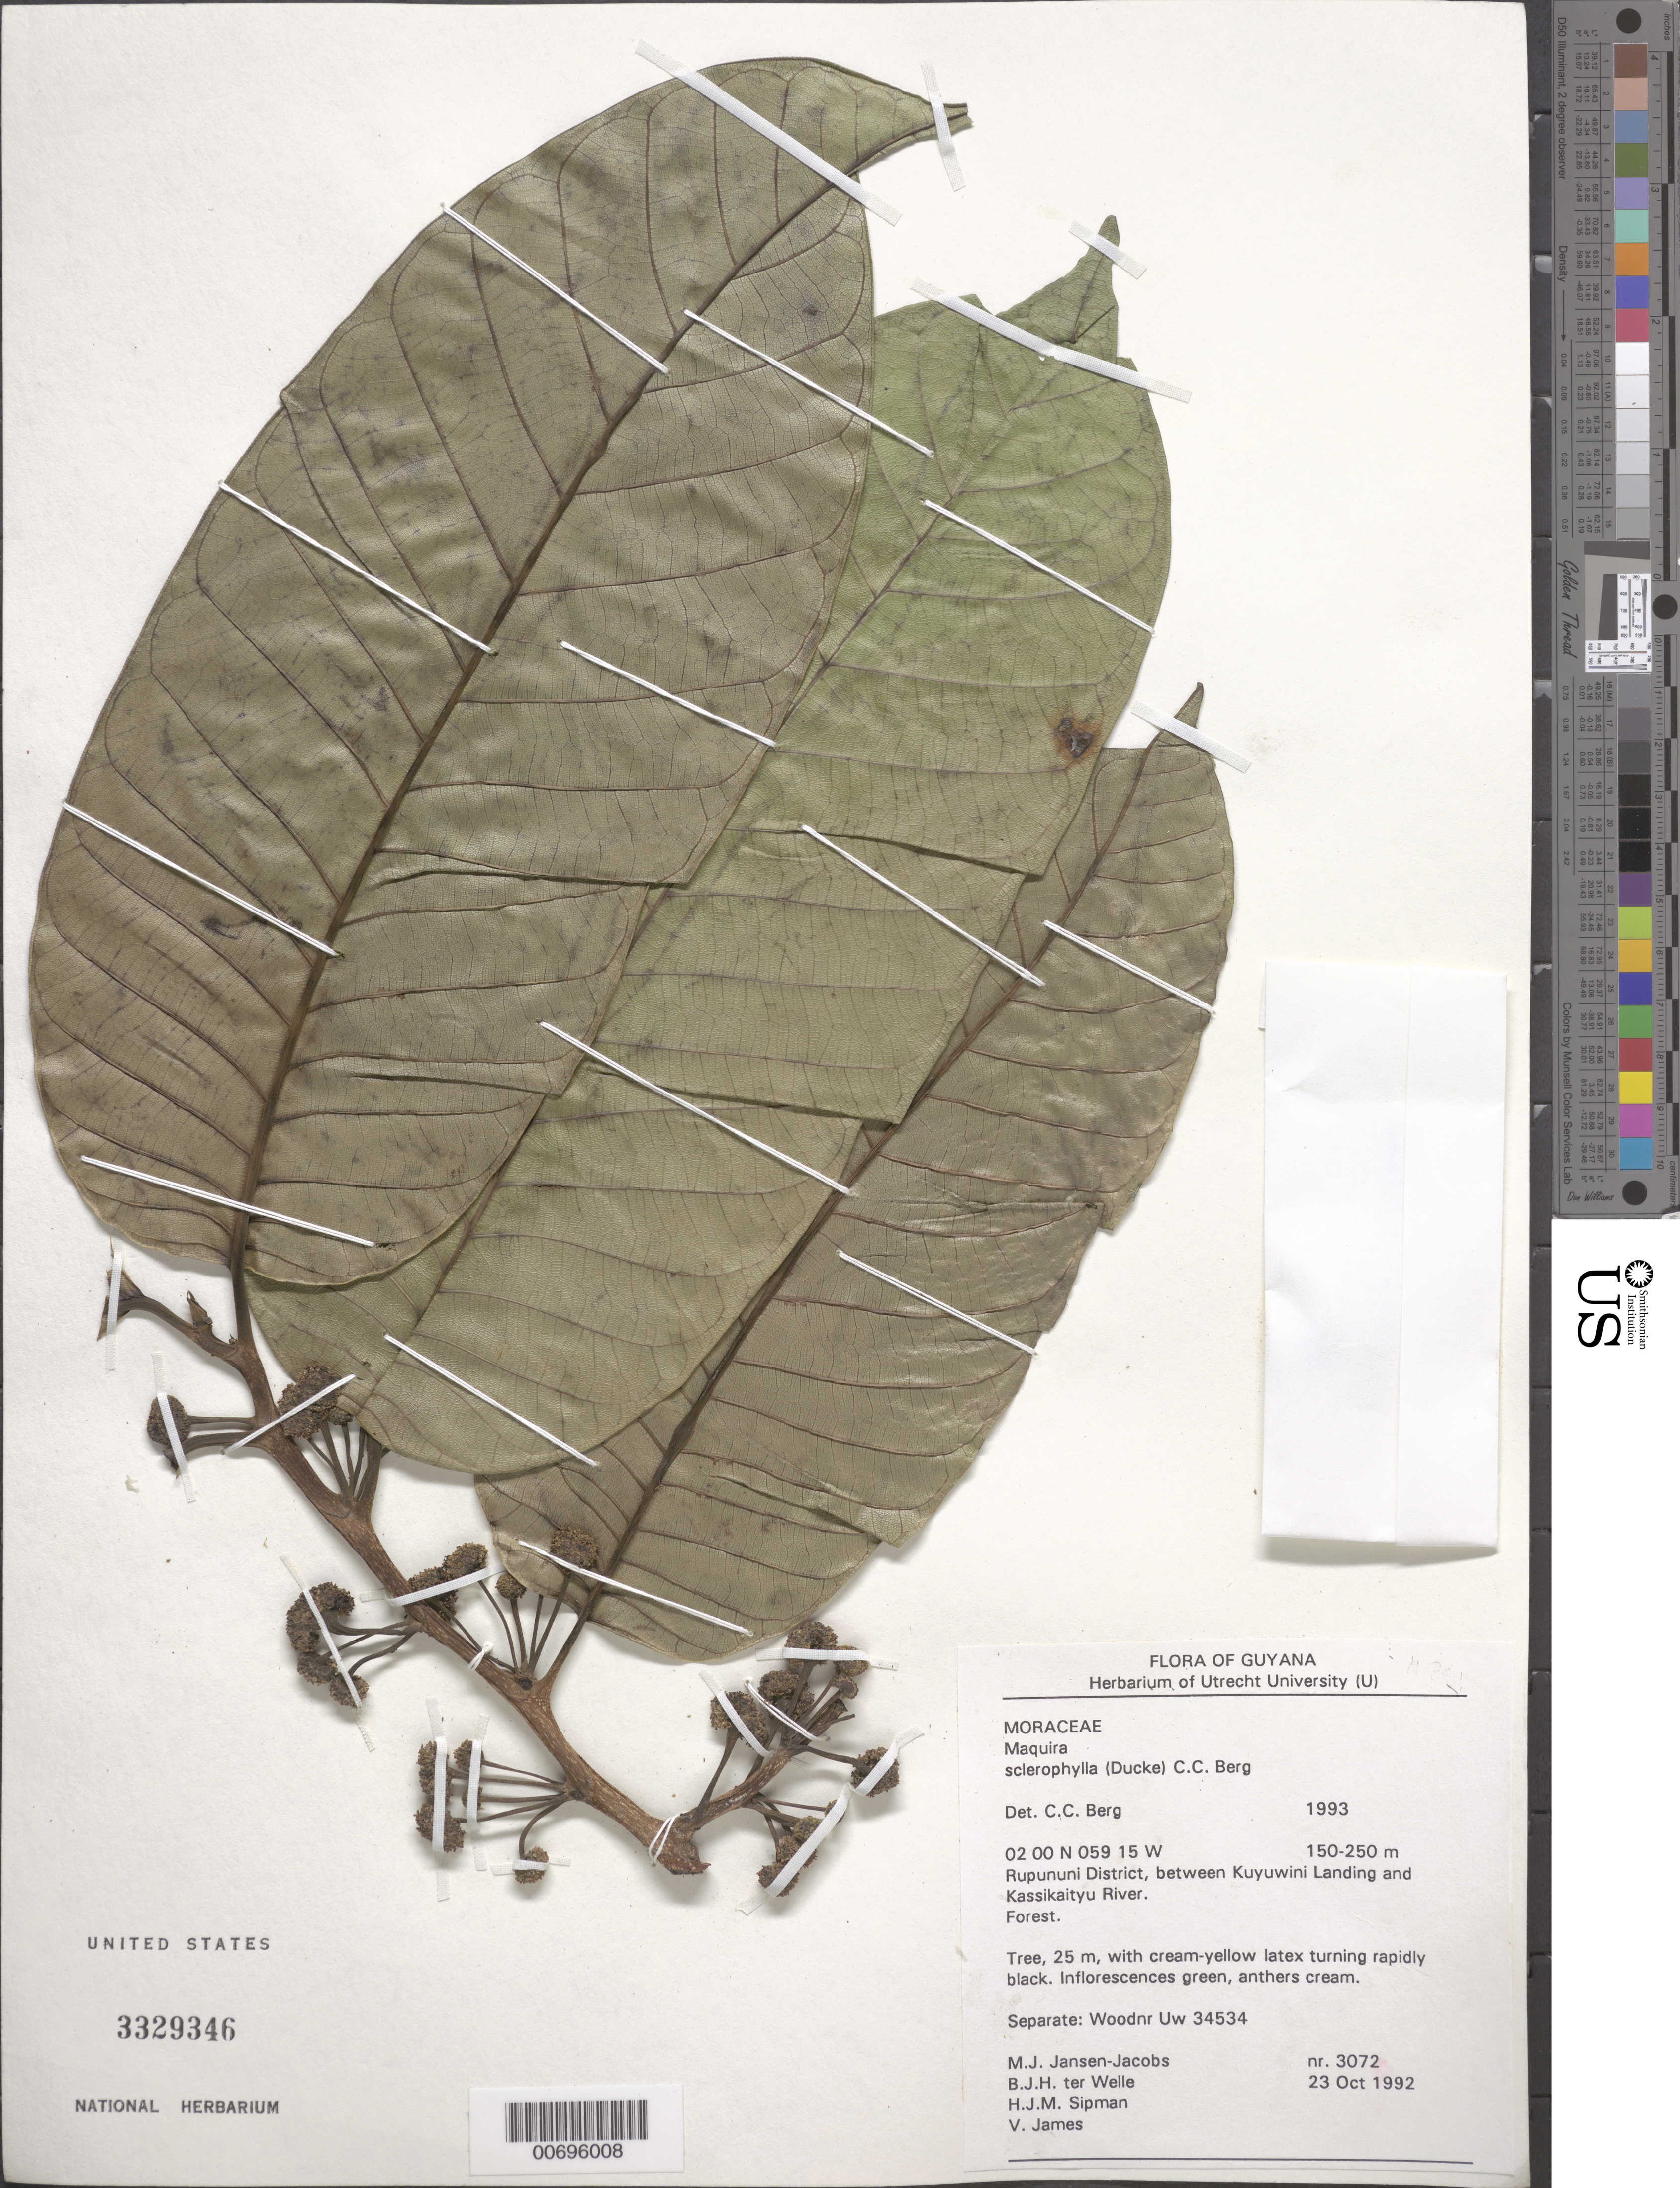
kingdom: Plantae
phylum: Tracheophyta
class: Magnoliopsida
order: Rosales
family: Moraceae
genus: Maquira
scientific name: Maquira sclerophylla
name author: (Ducke) C.C. Berg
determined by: Berg, C. C.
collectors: M. J. Jansen-Jacobs, B. Welle, H. J. M. Sipman & V. James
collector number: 3072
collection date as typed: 23-Oct-92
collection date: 1992-10-23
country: Guyana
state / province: U. Takutu-U. Essequibo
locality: Rupununi District, between Kuyuwini Landing and Kassikaityu River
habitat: Forest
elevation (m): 150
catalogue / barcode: US 3329346